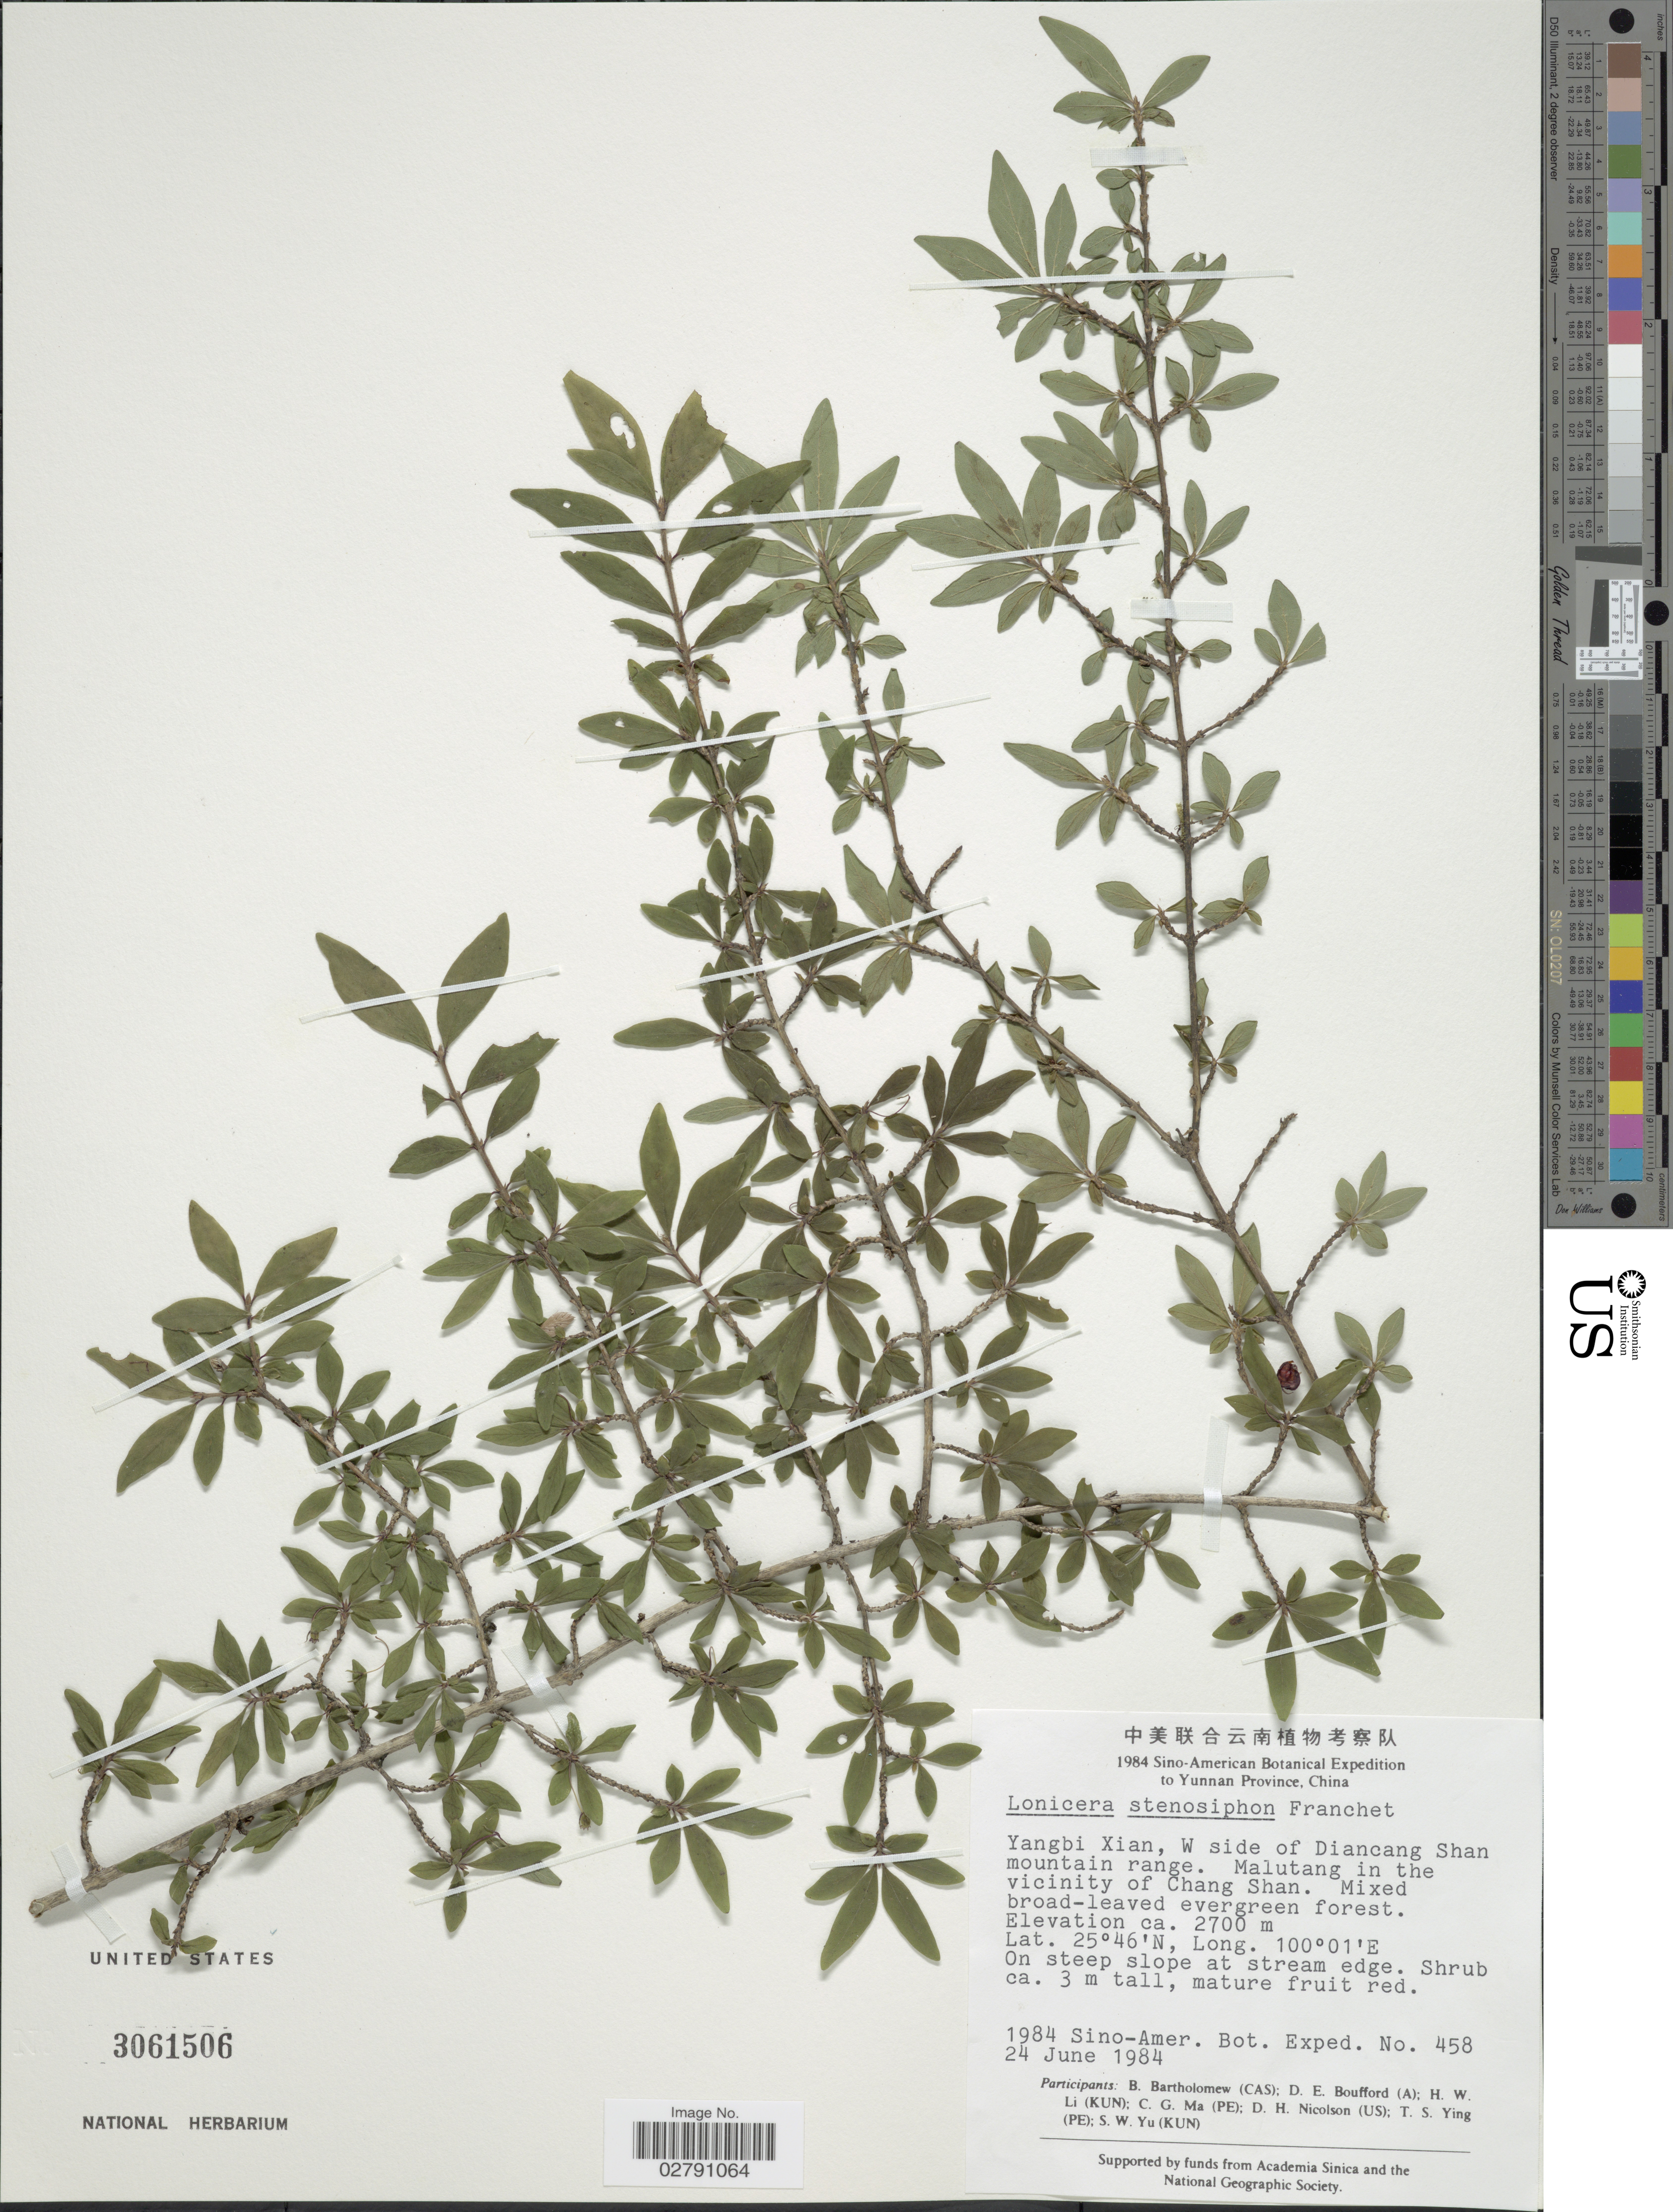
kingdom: Plantae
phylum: Tracheophyta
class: Magnoliopsida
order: Dipsacales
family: Caprifoliaceae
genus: Lonicera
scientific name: Lonicera stenosiphon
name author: Franch.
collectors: Sino-Amer. Bot. Exped. 1984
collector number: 458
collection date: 1984-06-24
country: China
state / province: Yunnan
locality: Yunnan Province. Yangbi Xian, W side of Diancang Shan mountain range. Malutang in the vicinity of Chang Shan.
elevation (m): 2700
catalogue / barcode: US 3061506